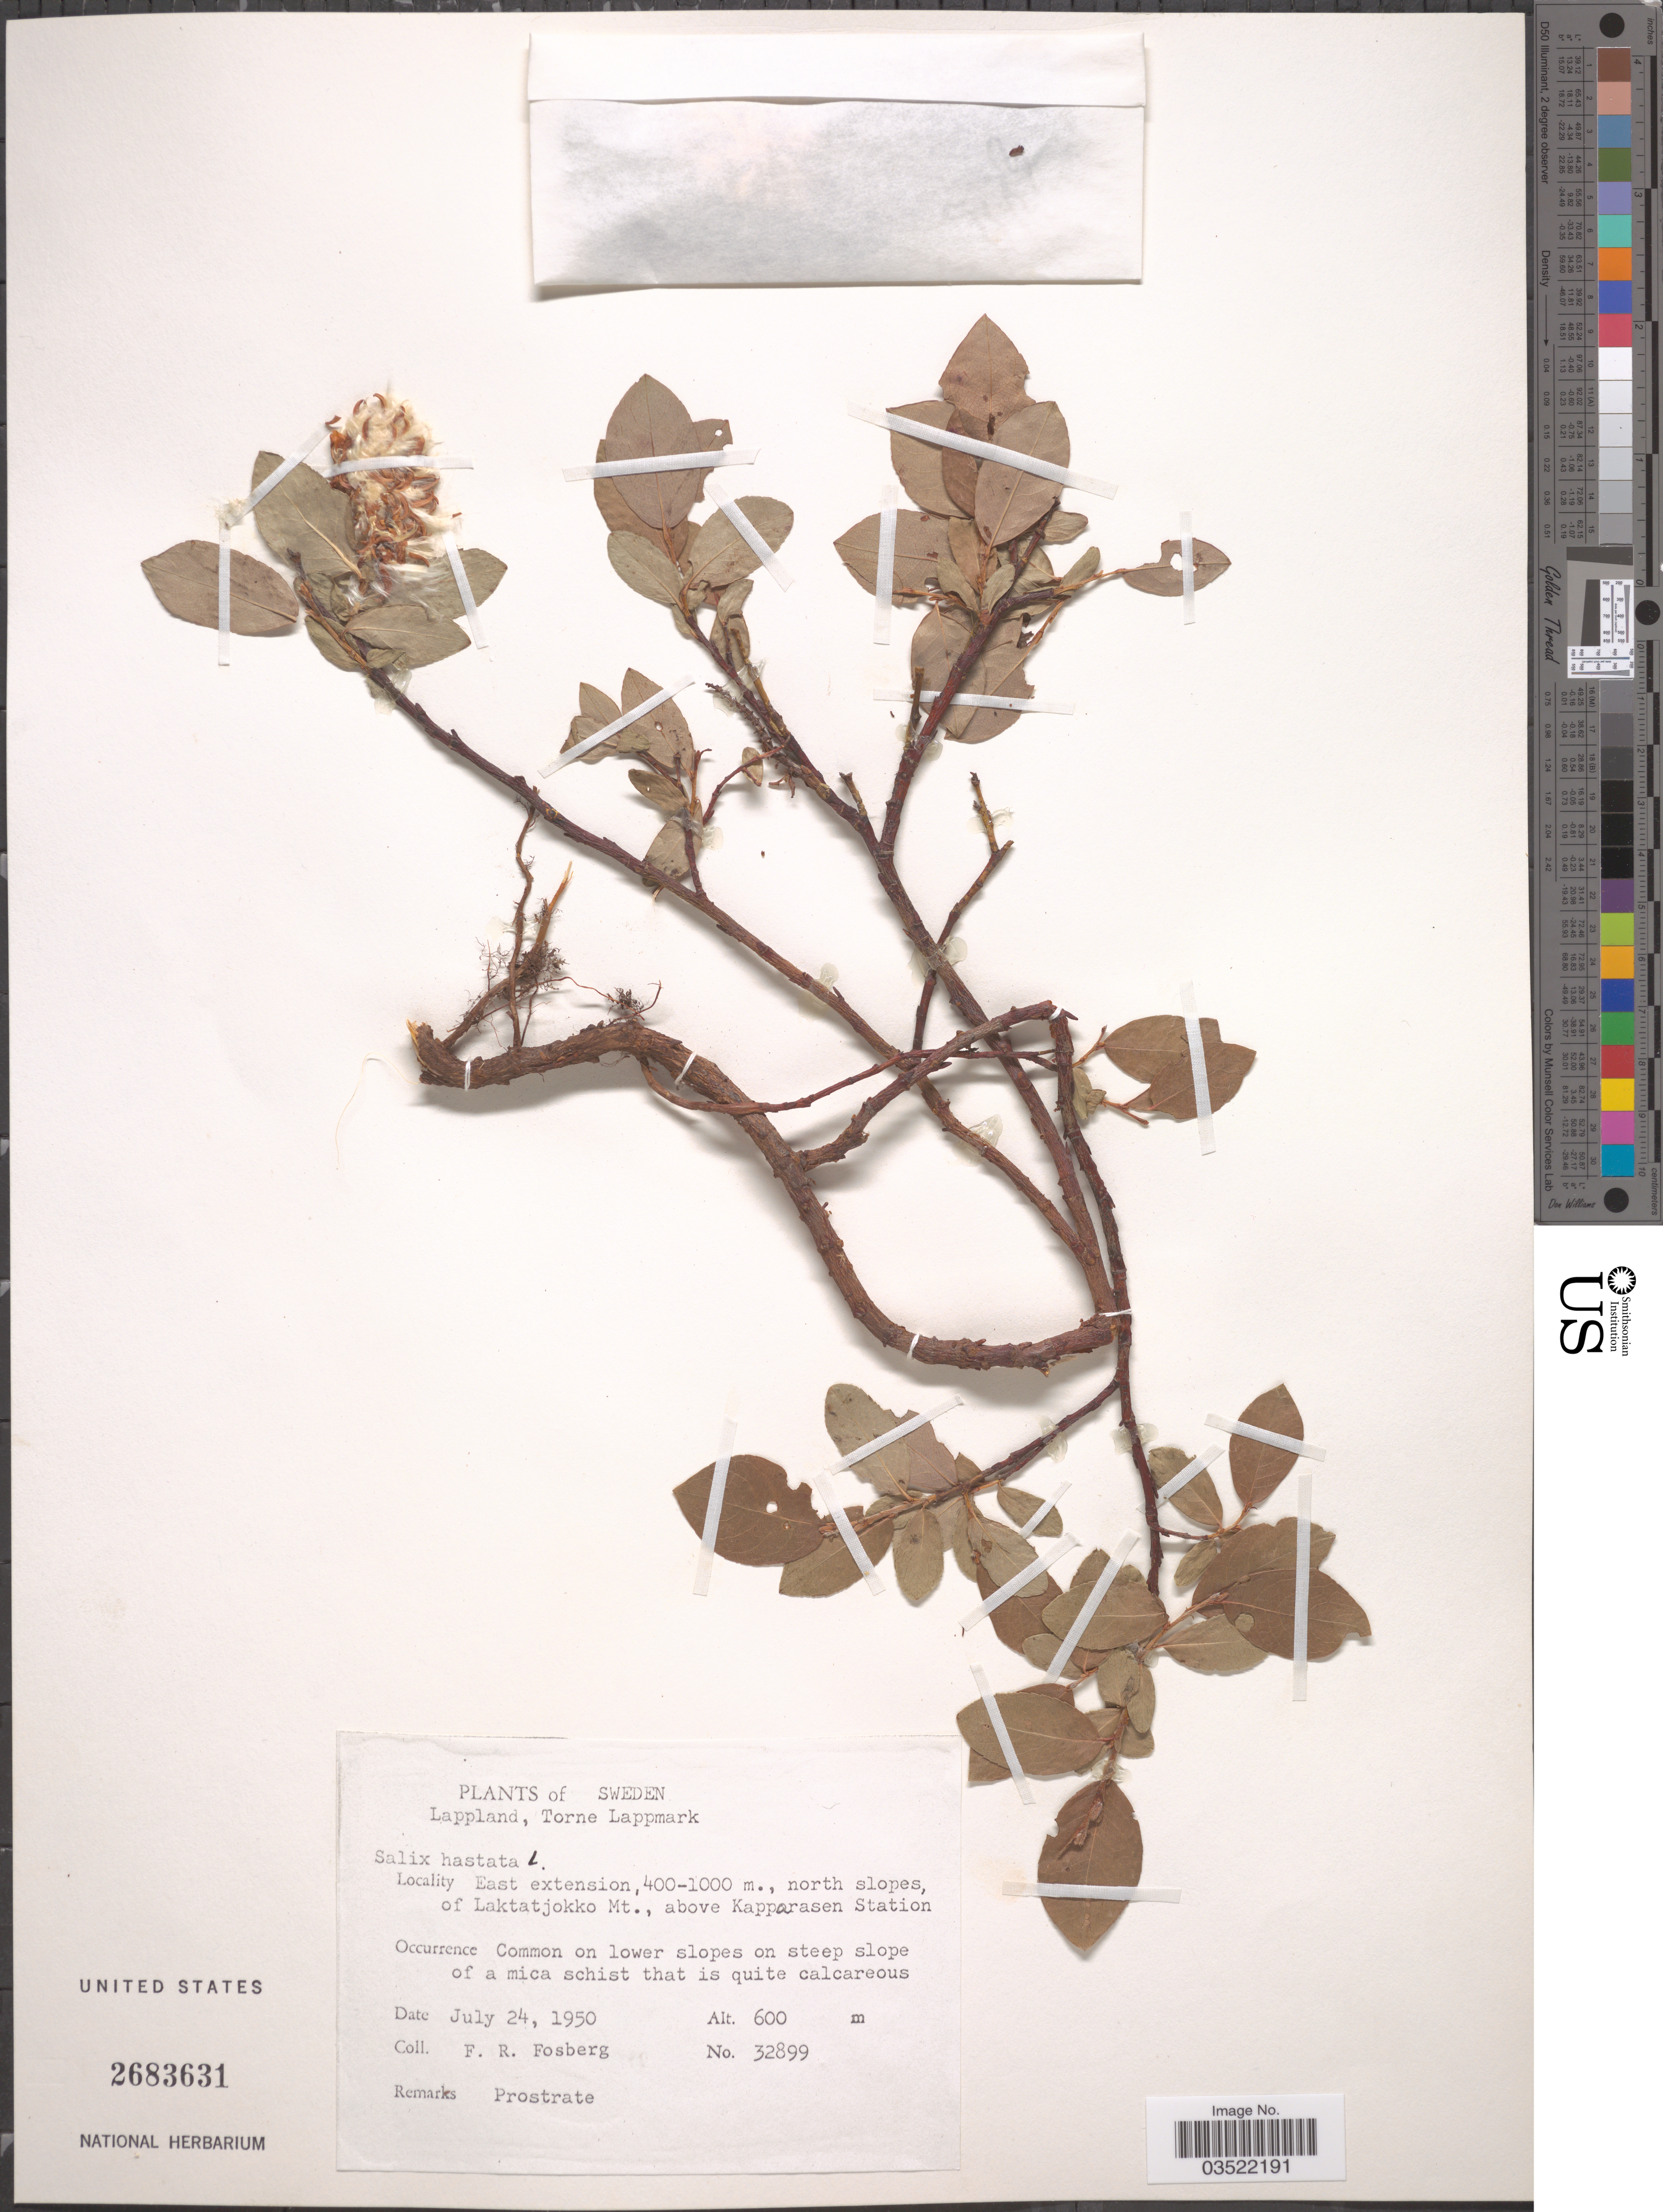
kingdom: Plantae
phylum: Tracheophyta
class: Magnoliopsida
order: Malpighiales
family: Salicaceae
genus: Salix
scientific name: Salix hastata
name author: L.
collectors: F. R. Fosberg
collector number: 32899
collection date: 1950-07-24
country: Sweden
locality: Lappland, Torne Lappmark. East extension 400-1000 m., north slopes of Laktatjokko Mt., above Kapparasen Station.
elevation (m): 600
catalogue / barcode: US 2683631